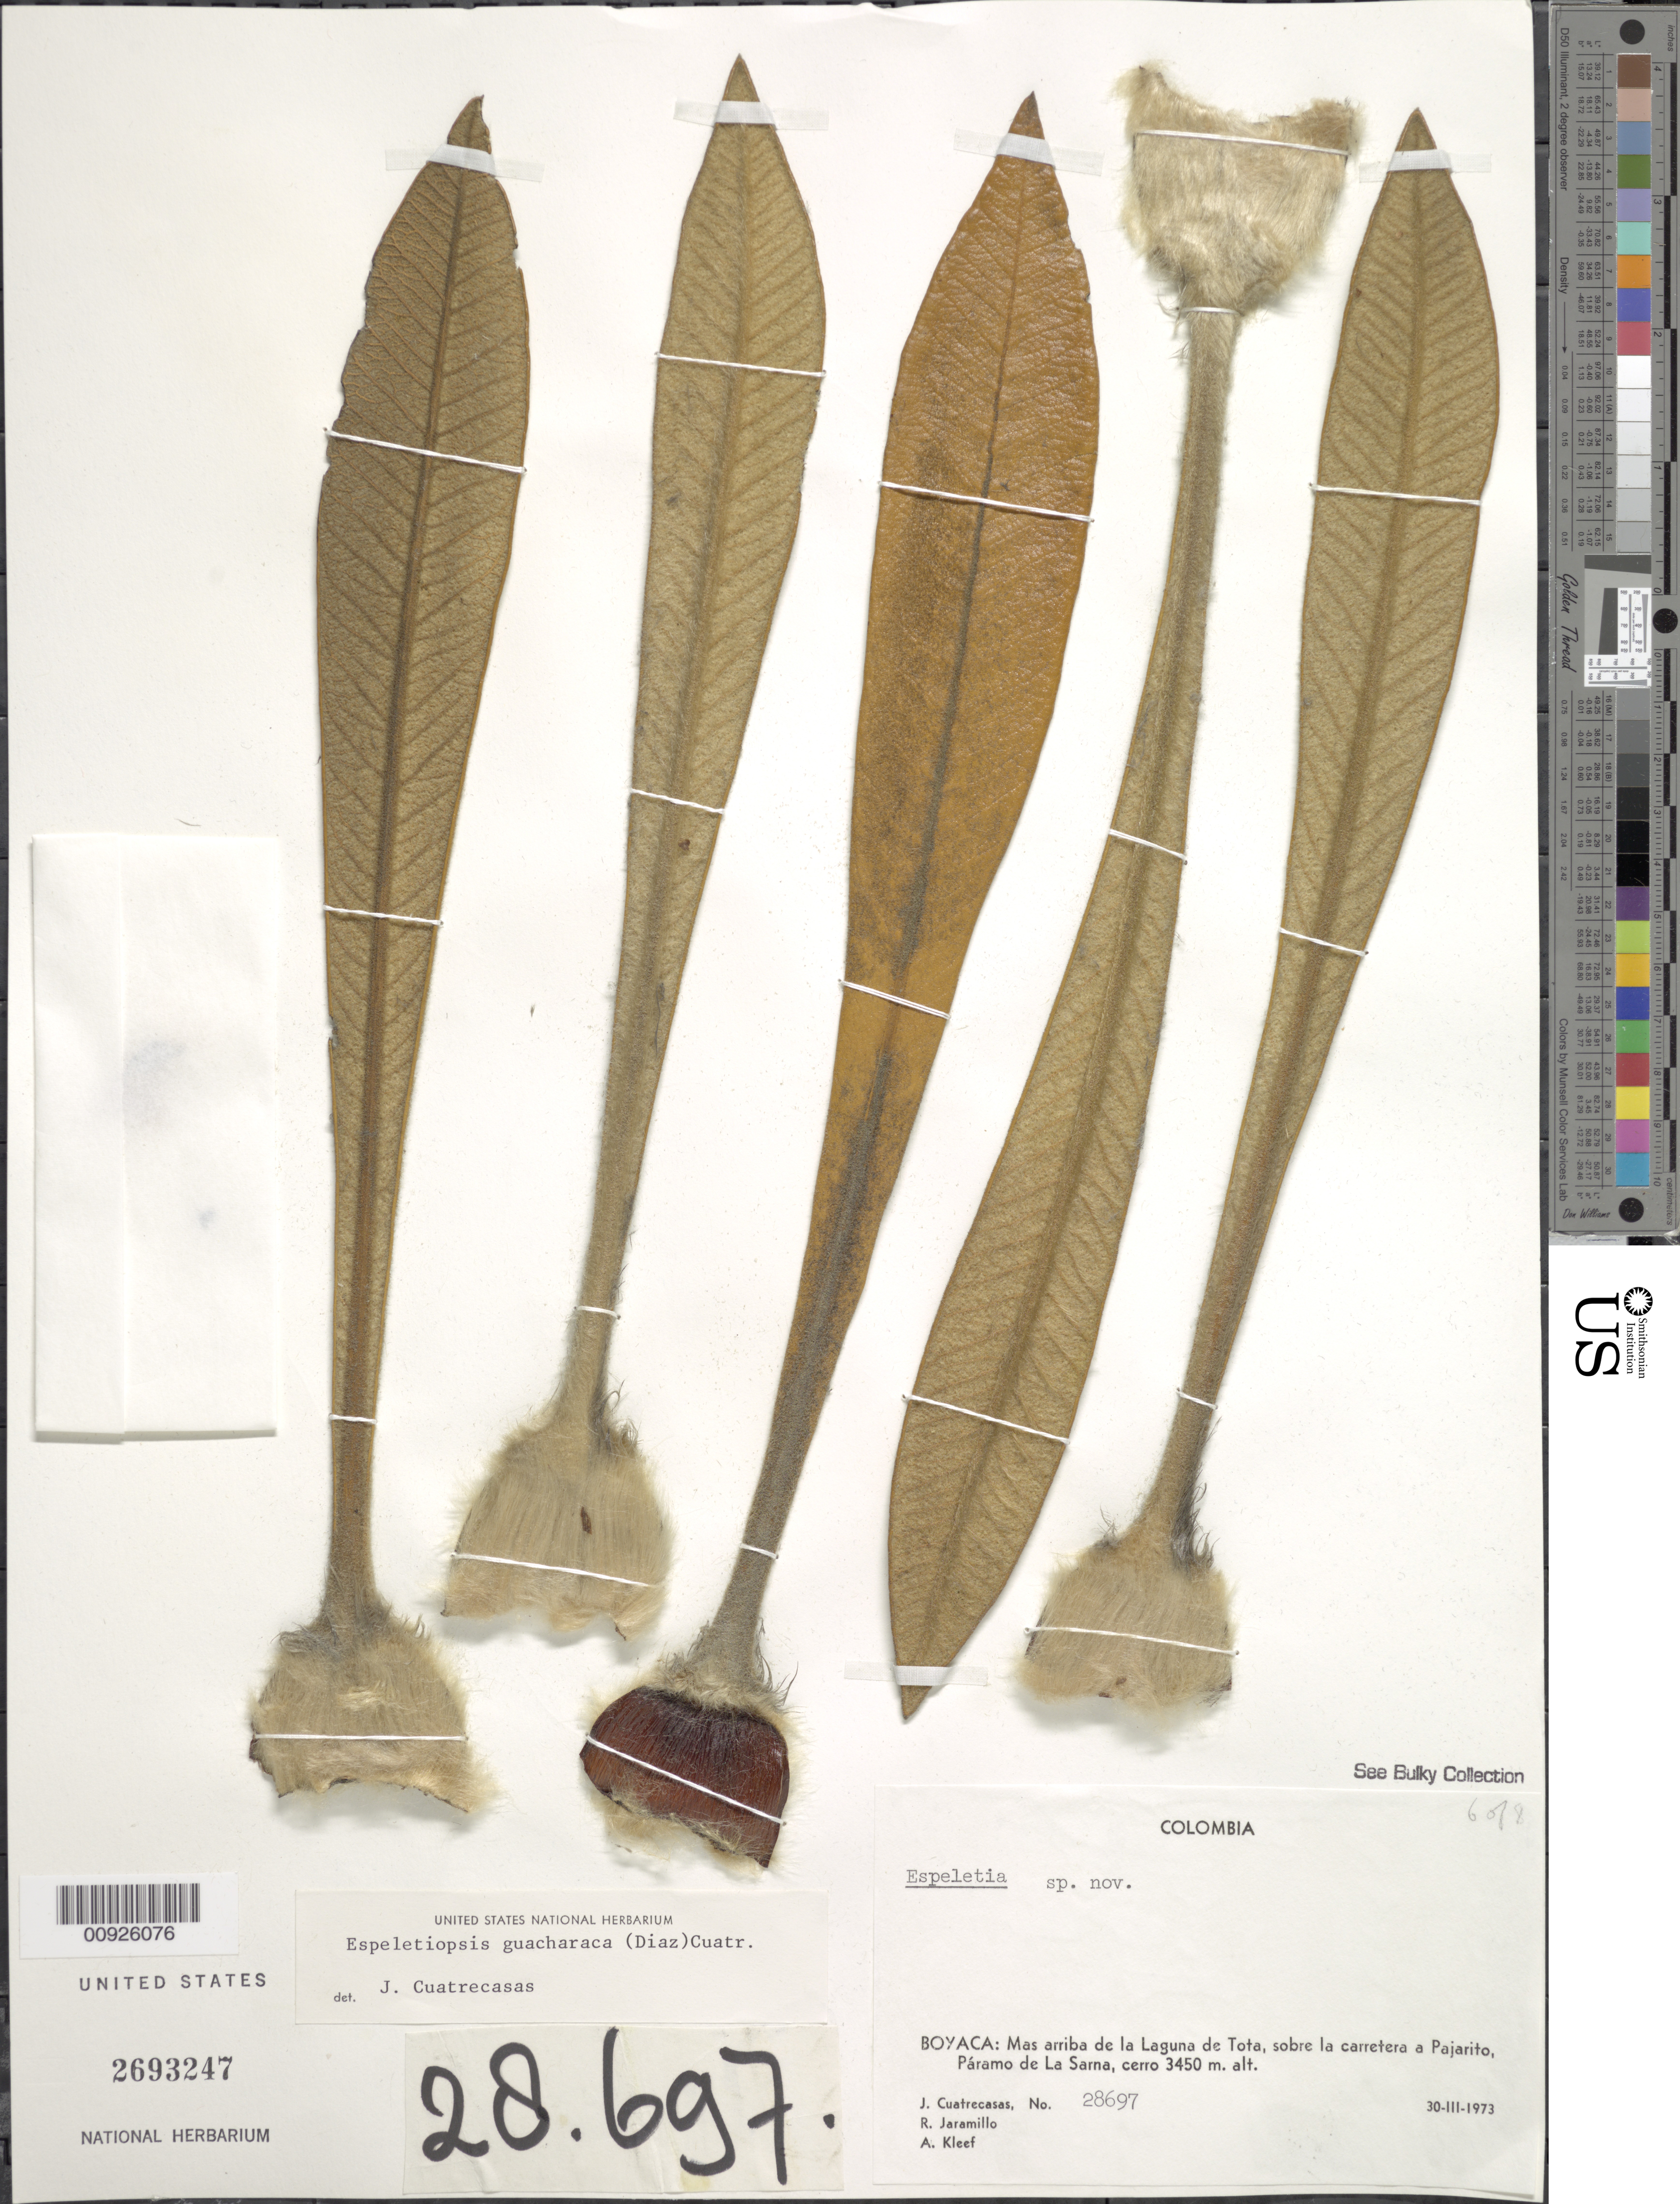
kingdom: Plantae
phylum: Tracheophyta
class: Magnoliopsida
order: Asterales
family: Asteraceae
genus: Espeletiopsis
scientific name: Espeletiopsis jimenez-quesadae var. guacharaca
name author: (S. Díaz) Cuatrec.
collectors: J. Cuatrecasas, R. Jaramillo M. & A. Kleef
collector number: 28697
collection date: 1973-03-30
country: Colombia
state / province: Boyacá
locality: Boyacá: Mas arriba de la Laguna de Tota, sobre la carretera a Pajarito, Paramo de La Sarna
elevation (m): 3450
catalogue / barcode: US 2693247